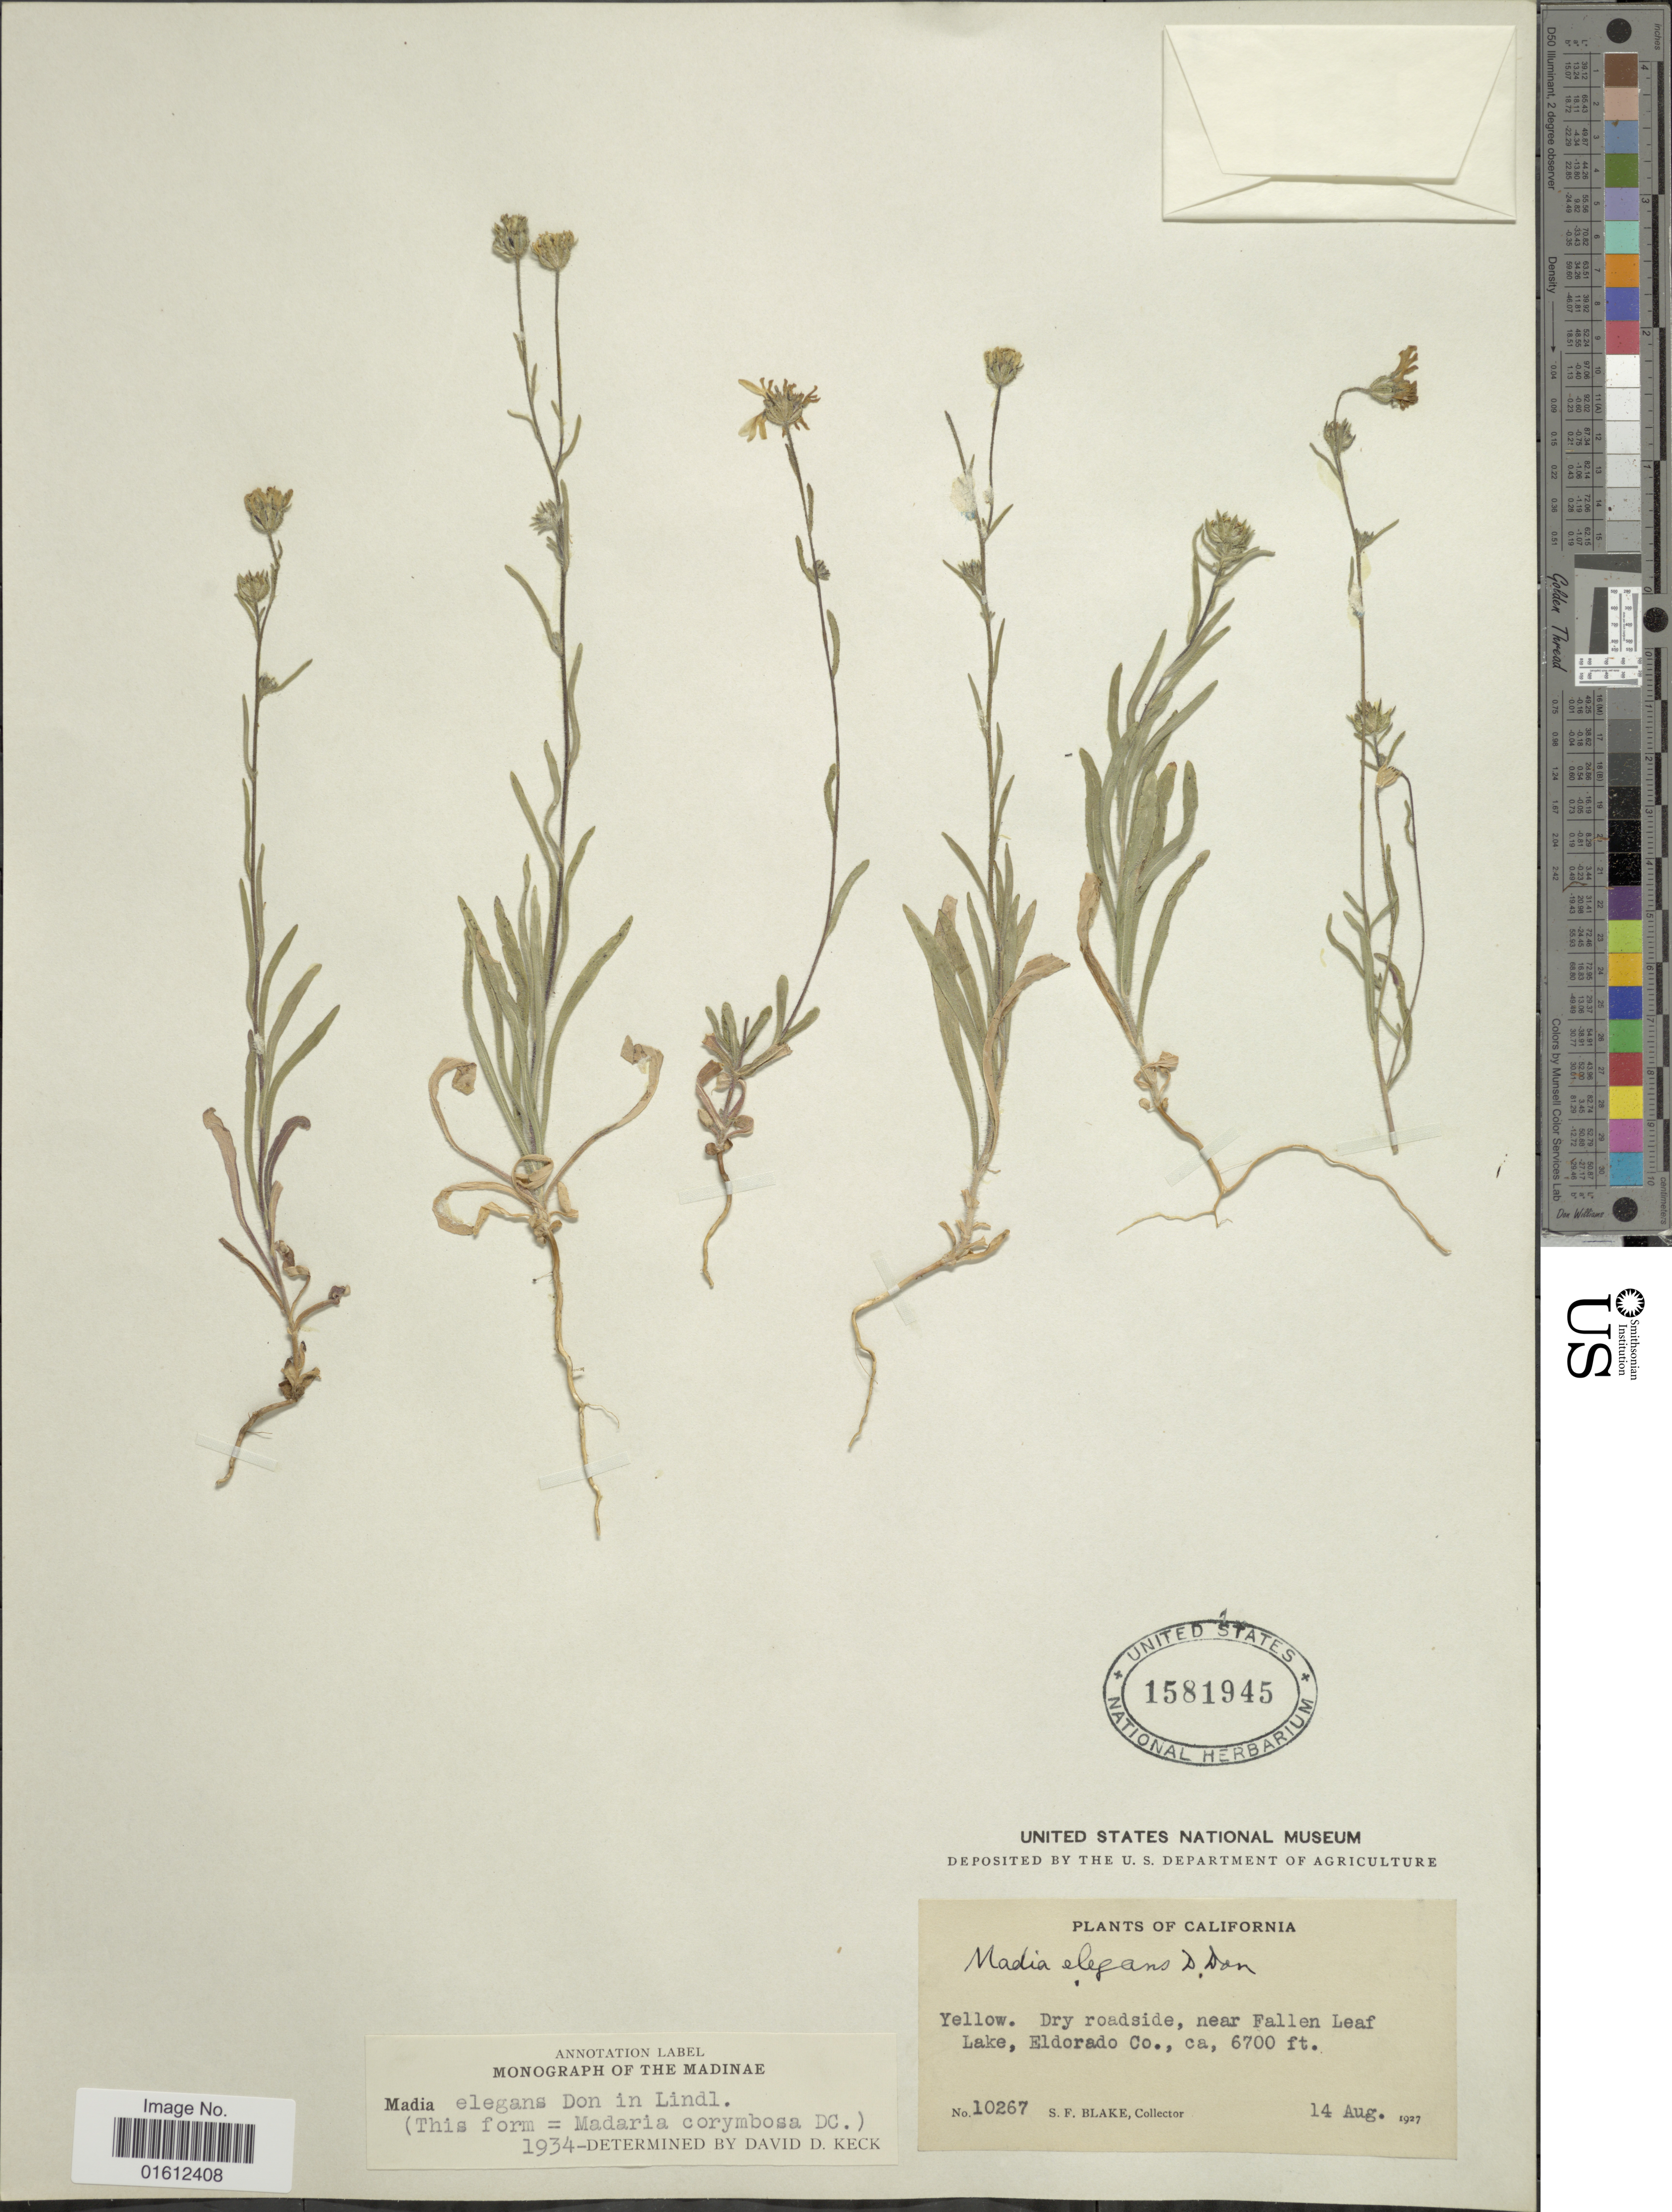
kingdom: Plantae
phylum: Tracheophyta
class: Magnoliopsida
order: Asterales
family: Asteraceae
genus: Madia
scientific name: Madia elegans subsp. elegans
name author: D. Don ex Lindl.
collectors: S. Blake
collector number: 10267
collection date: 1927-08-14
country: United States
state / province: California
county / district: El Dorado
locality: Dry roadside, near Fallen Leaf Lake, Eldorado Co.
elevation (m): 2042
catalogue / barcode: US 1581945